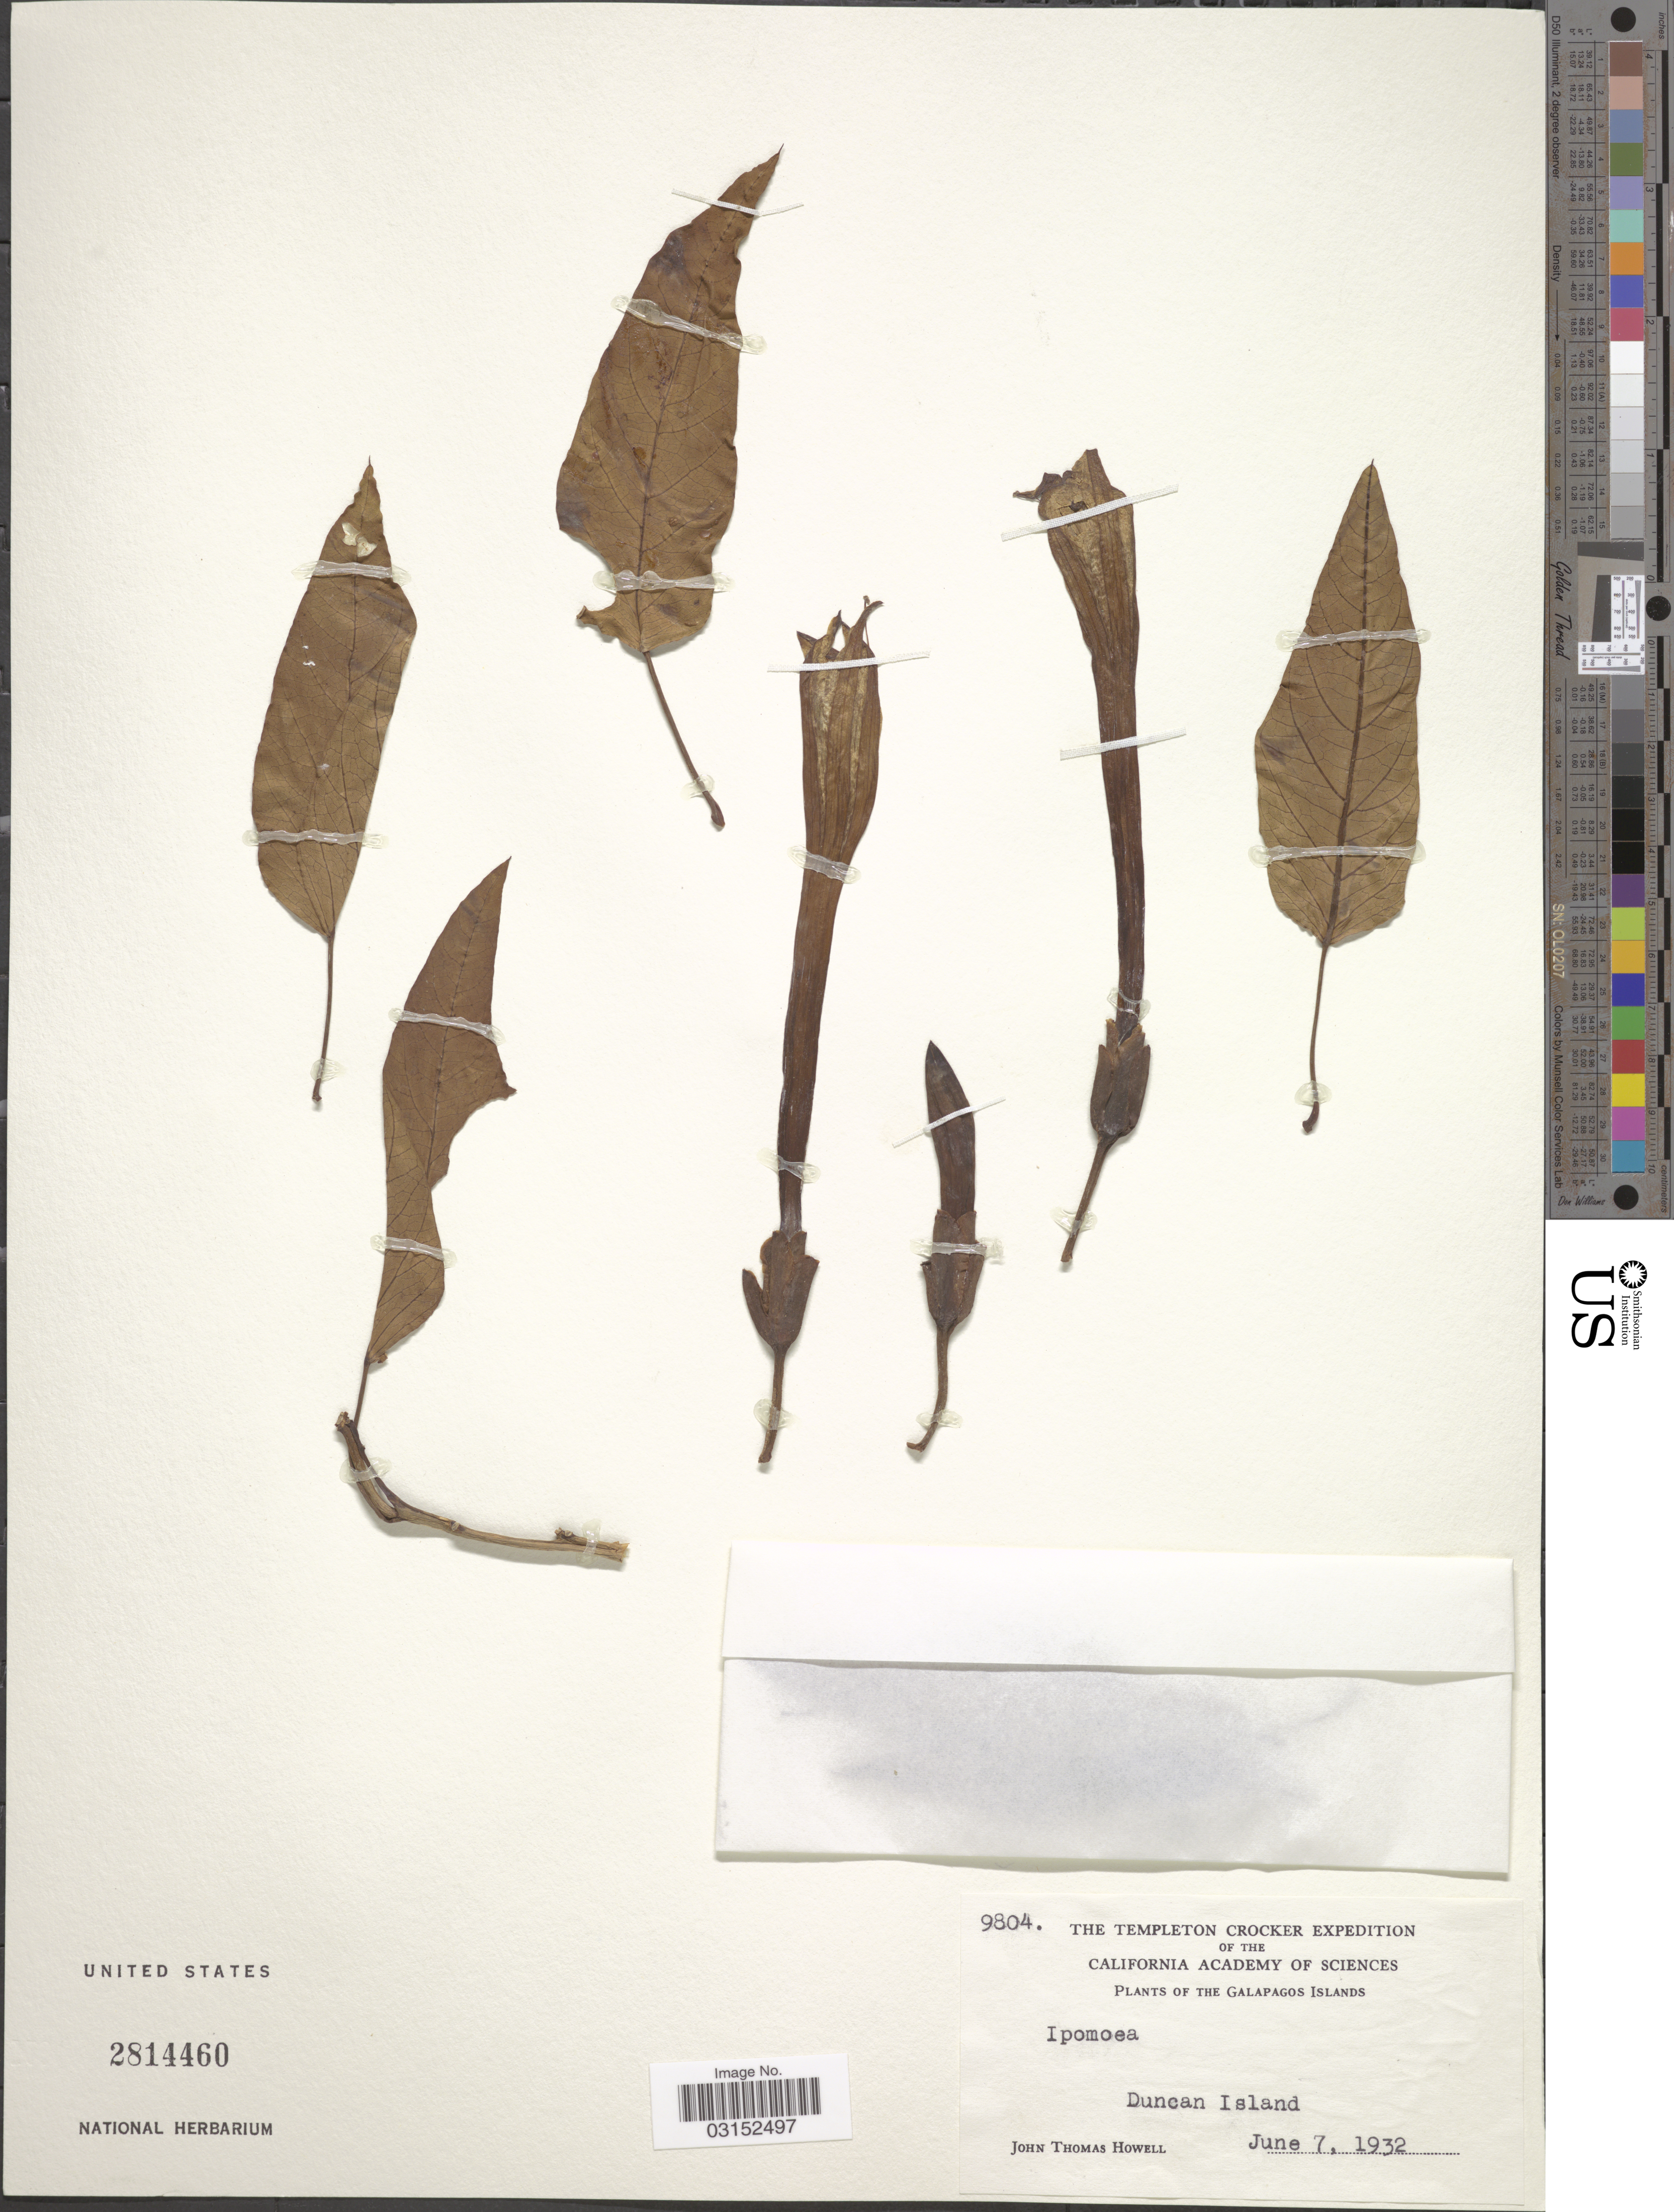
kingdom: Plantae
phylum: Tracheophyta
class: Magnoliopsida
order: Solanales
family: Convolvulaceae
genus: Ipomoea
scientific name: Ipomoea habeliana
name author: Oliv.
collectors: J. T. Howell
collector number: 9804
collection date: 1932-06-07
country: Ecuador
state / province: Colón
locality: The Galapagos Islands, Duncan Island.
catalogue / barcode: US 2814460